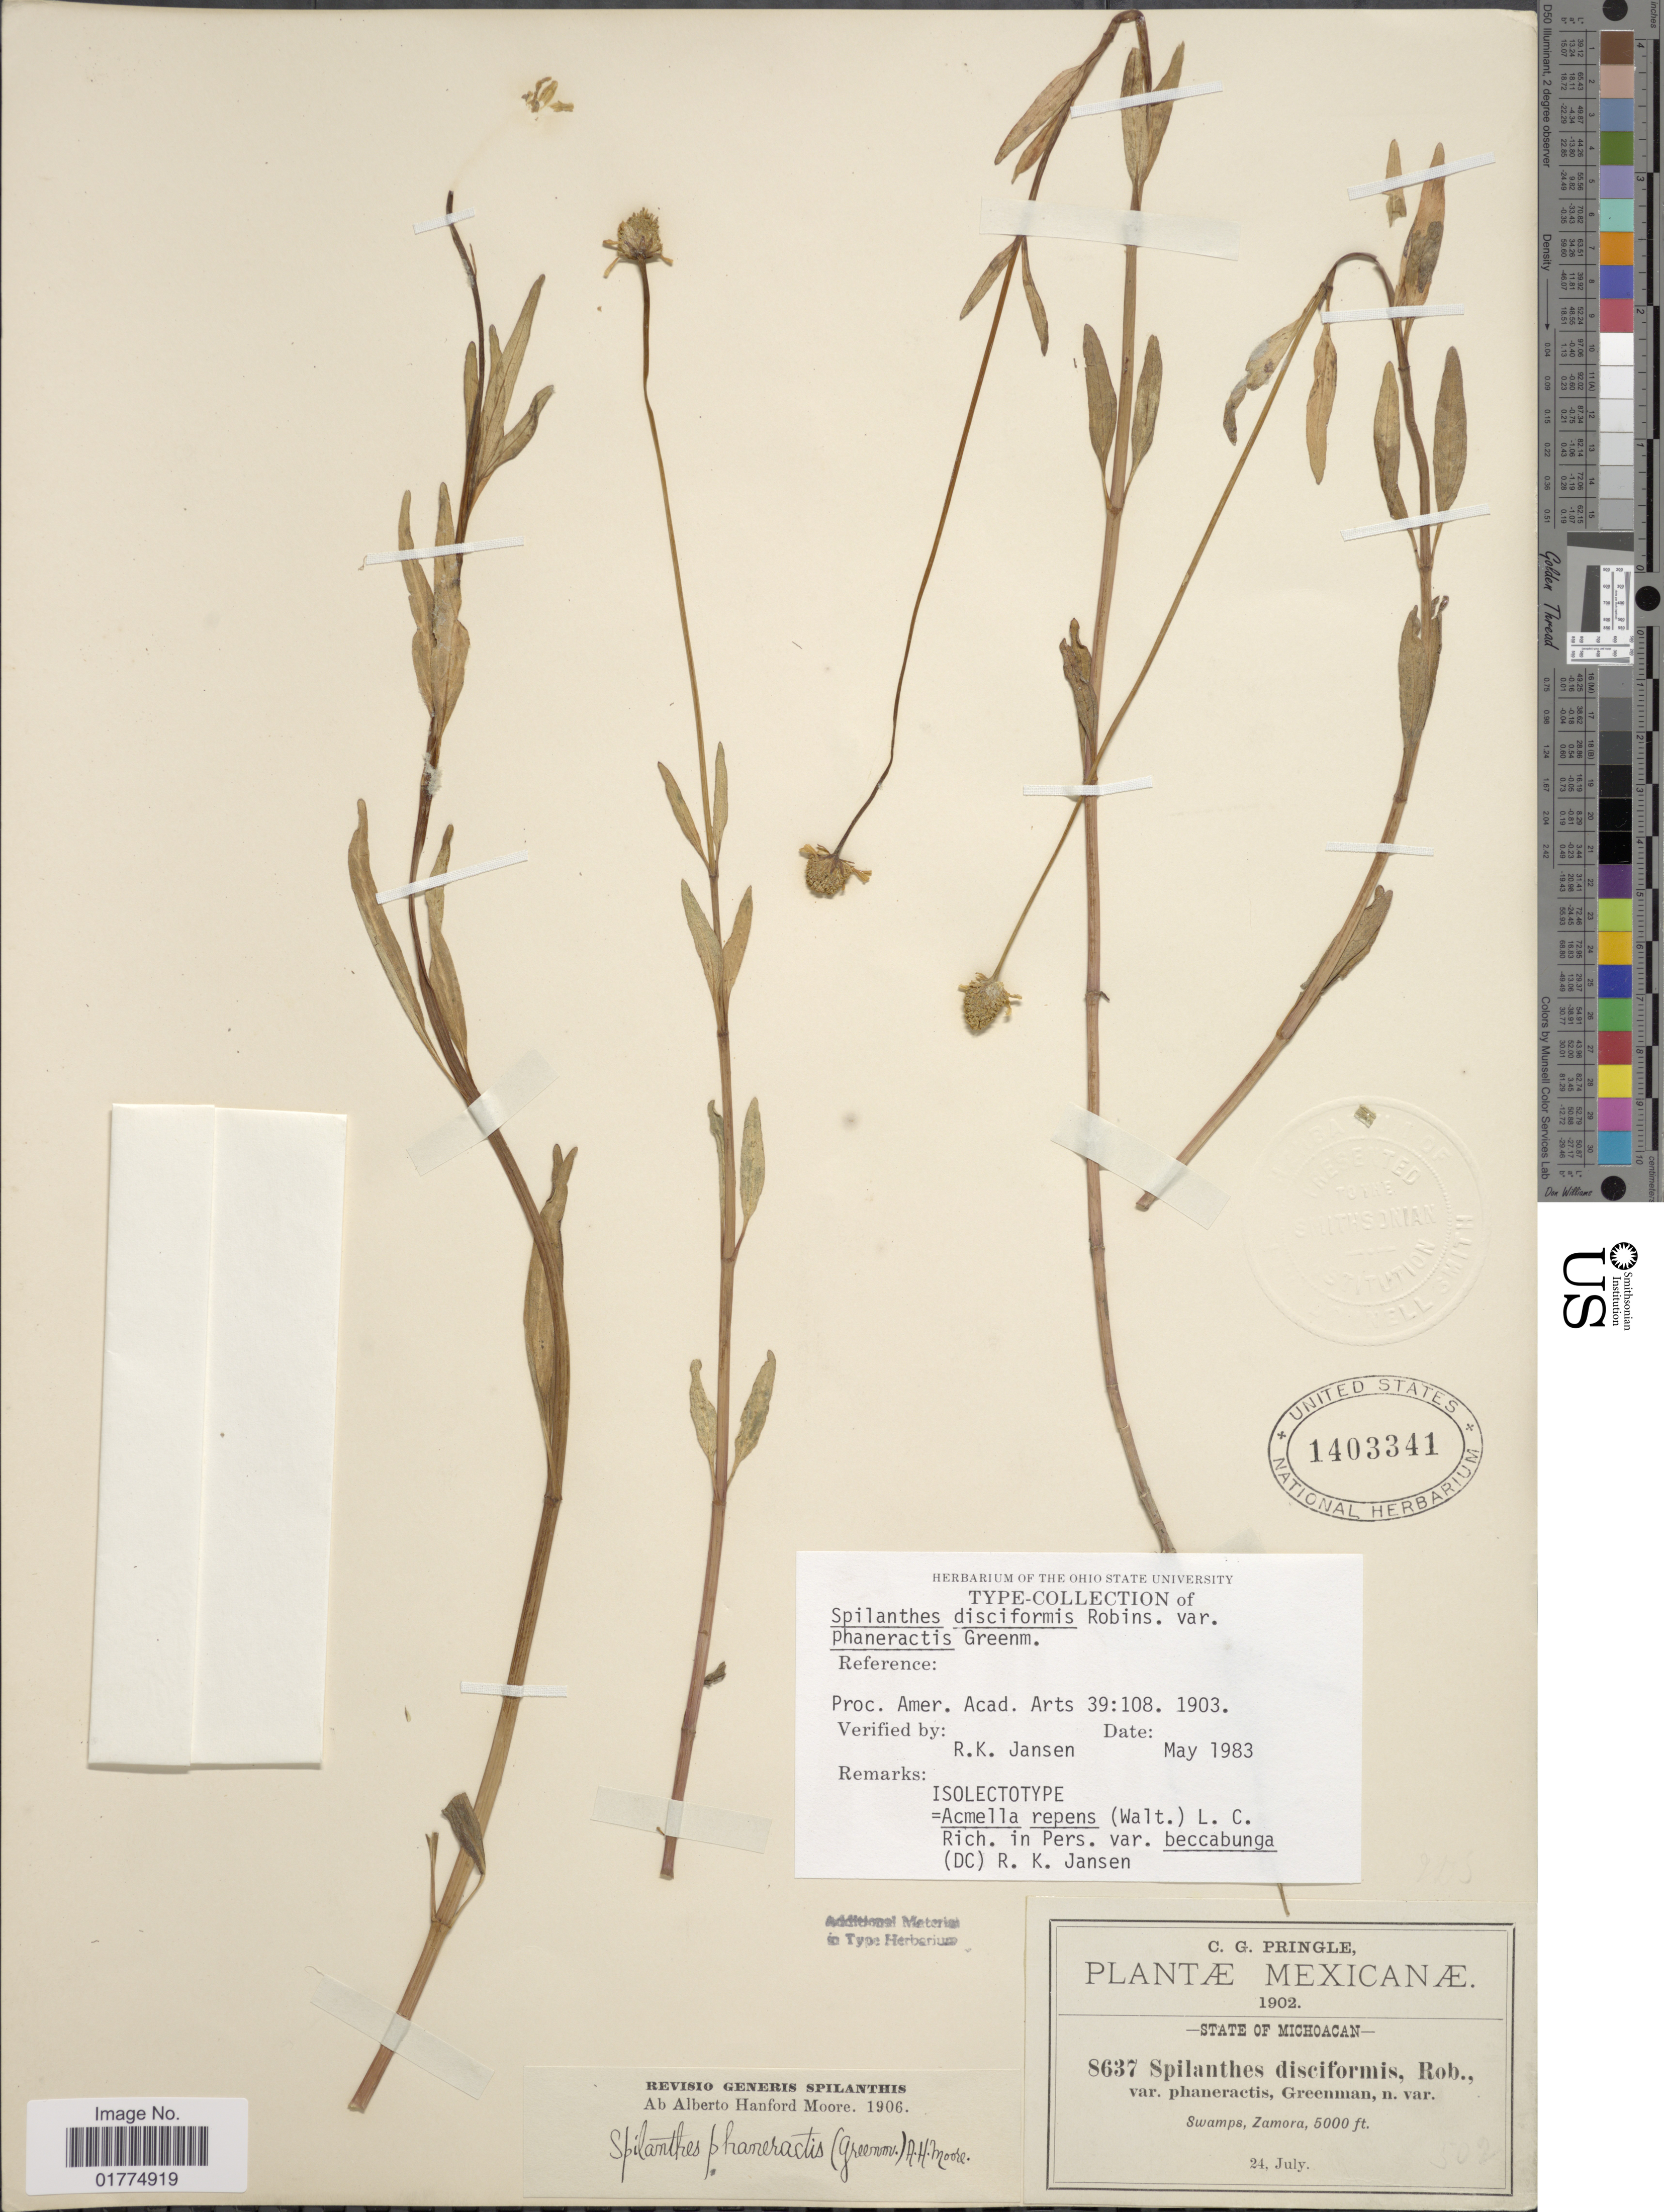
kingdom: Plantae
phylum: Tracheophyta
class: Magnoliopsida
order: Asterales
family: Asteraceae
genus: Acmella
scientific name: Acmella repens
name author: (Walter) Rich.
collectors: C. G. Pringle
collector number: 8637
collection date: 1902-07-24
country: Mexico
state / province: Michoacán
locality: State of Michoacan. Swamps, Zamora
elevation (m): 1524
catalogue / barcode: US 1403341